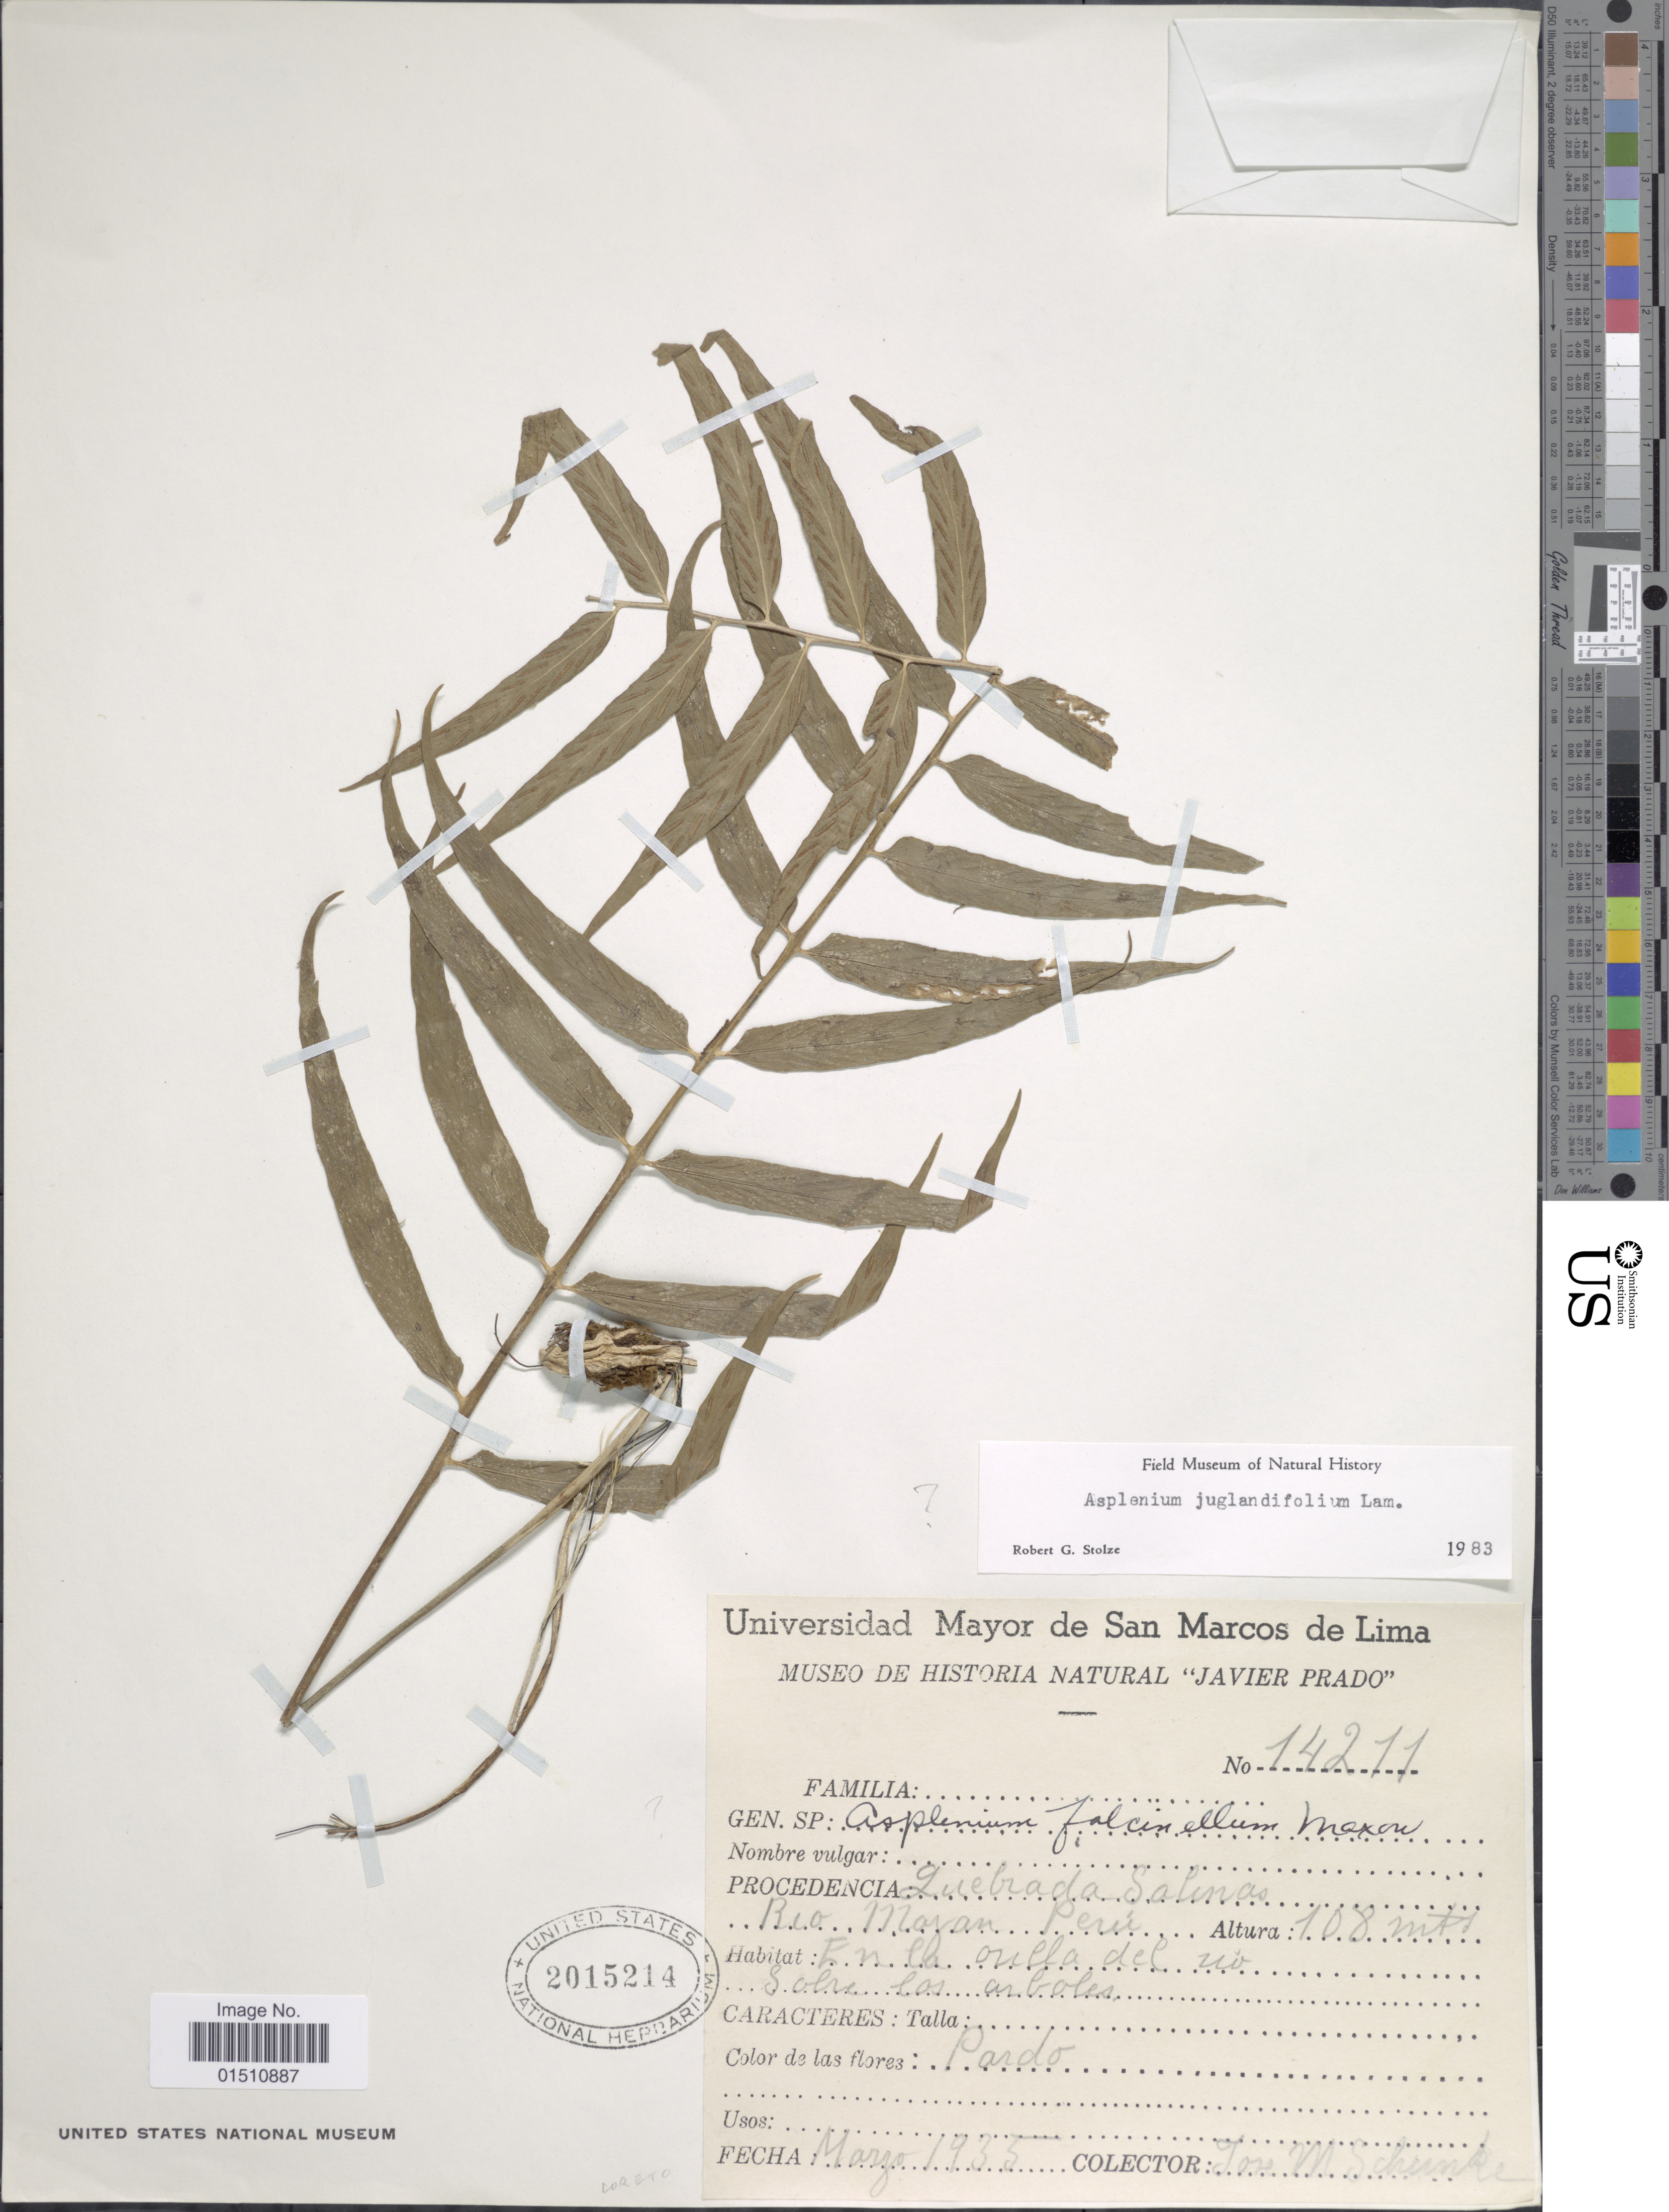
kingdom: Plantae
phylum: Tracheophyta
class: Polypodiopsida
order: Polypodiales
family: Aspleniaceae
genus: Asplenium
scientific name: Asplenium falcinellum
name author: Maxon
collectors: J. M. Schunke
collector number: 14211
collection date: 1935-03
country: Peru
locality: Guebrada Salina Rio Mojan Peru.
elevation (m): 108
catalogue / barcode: US 2015214